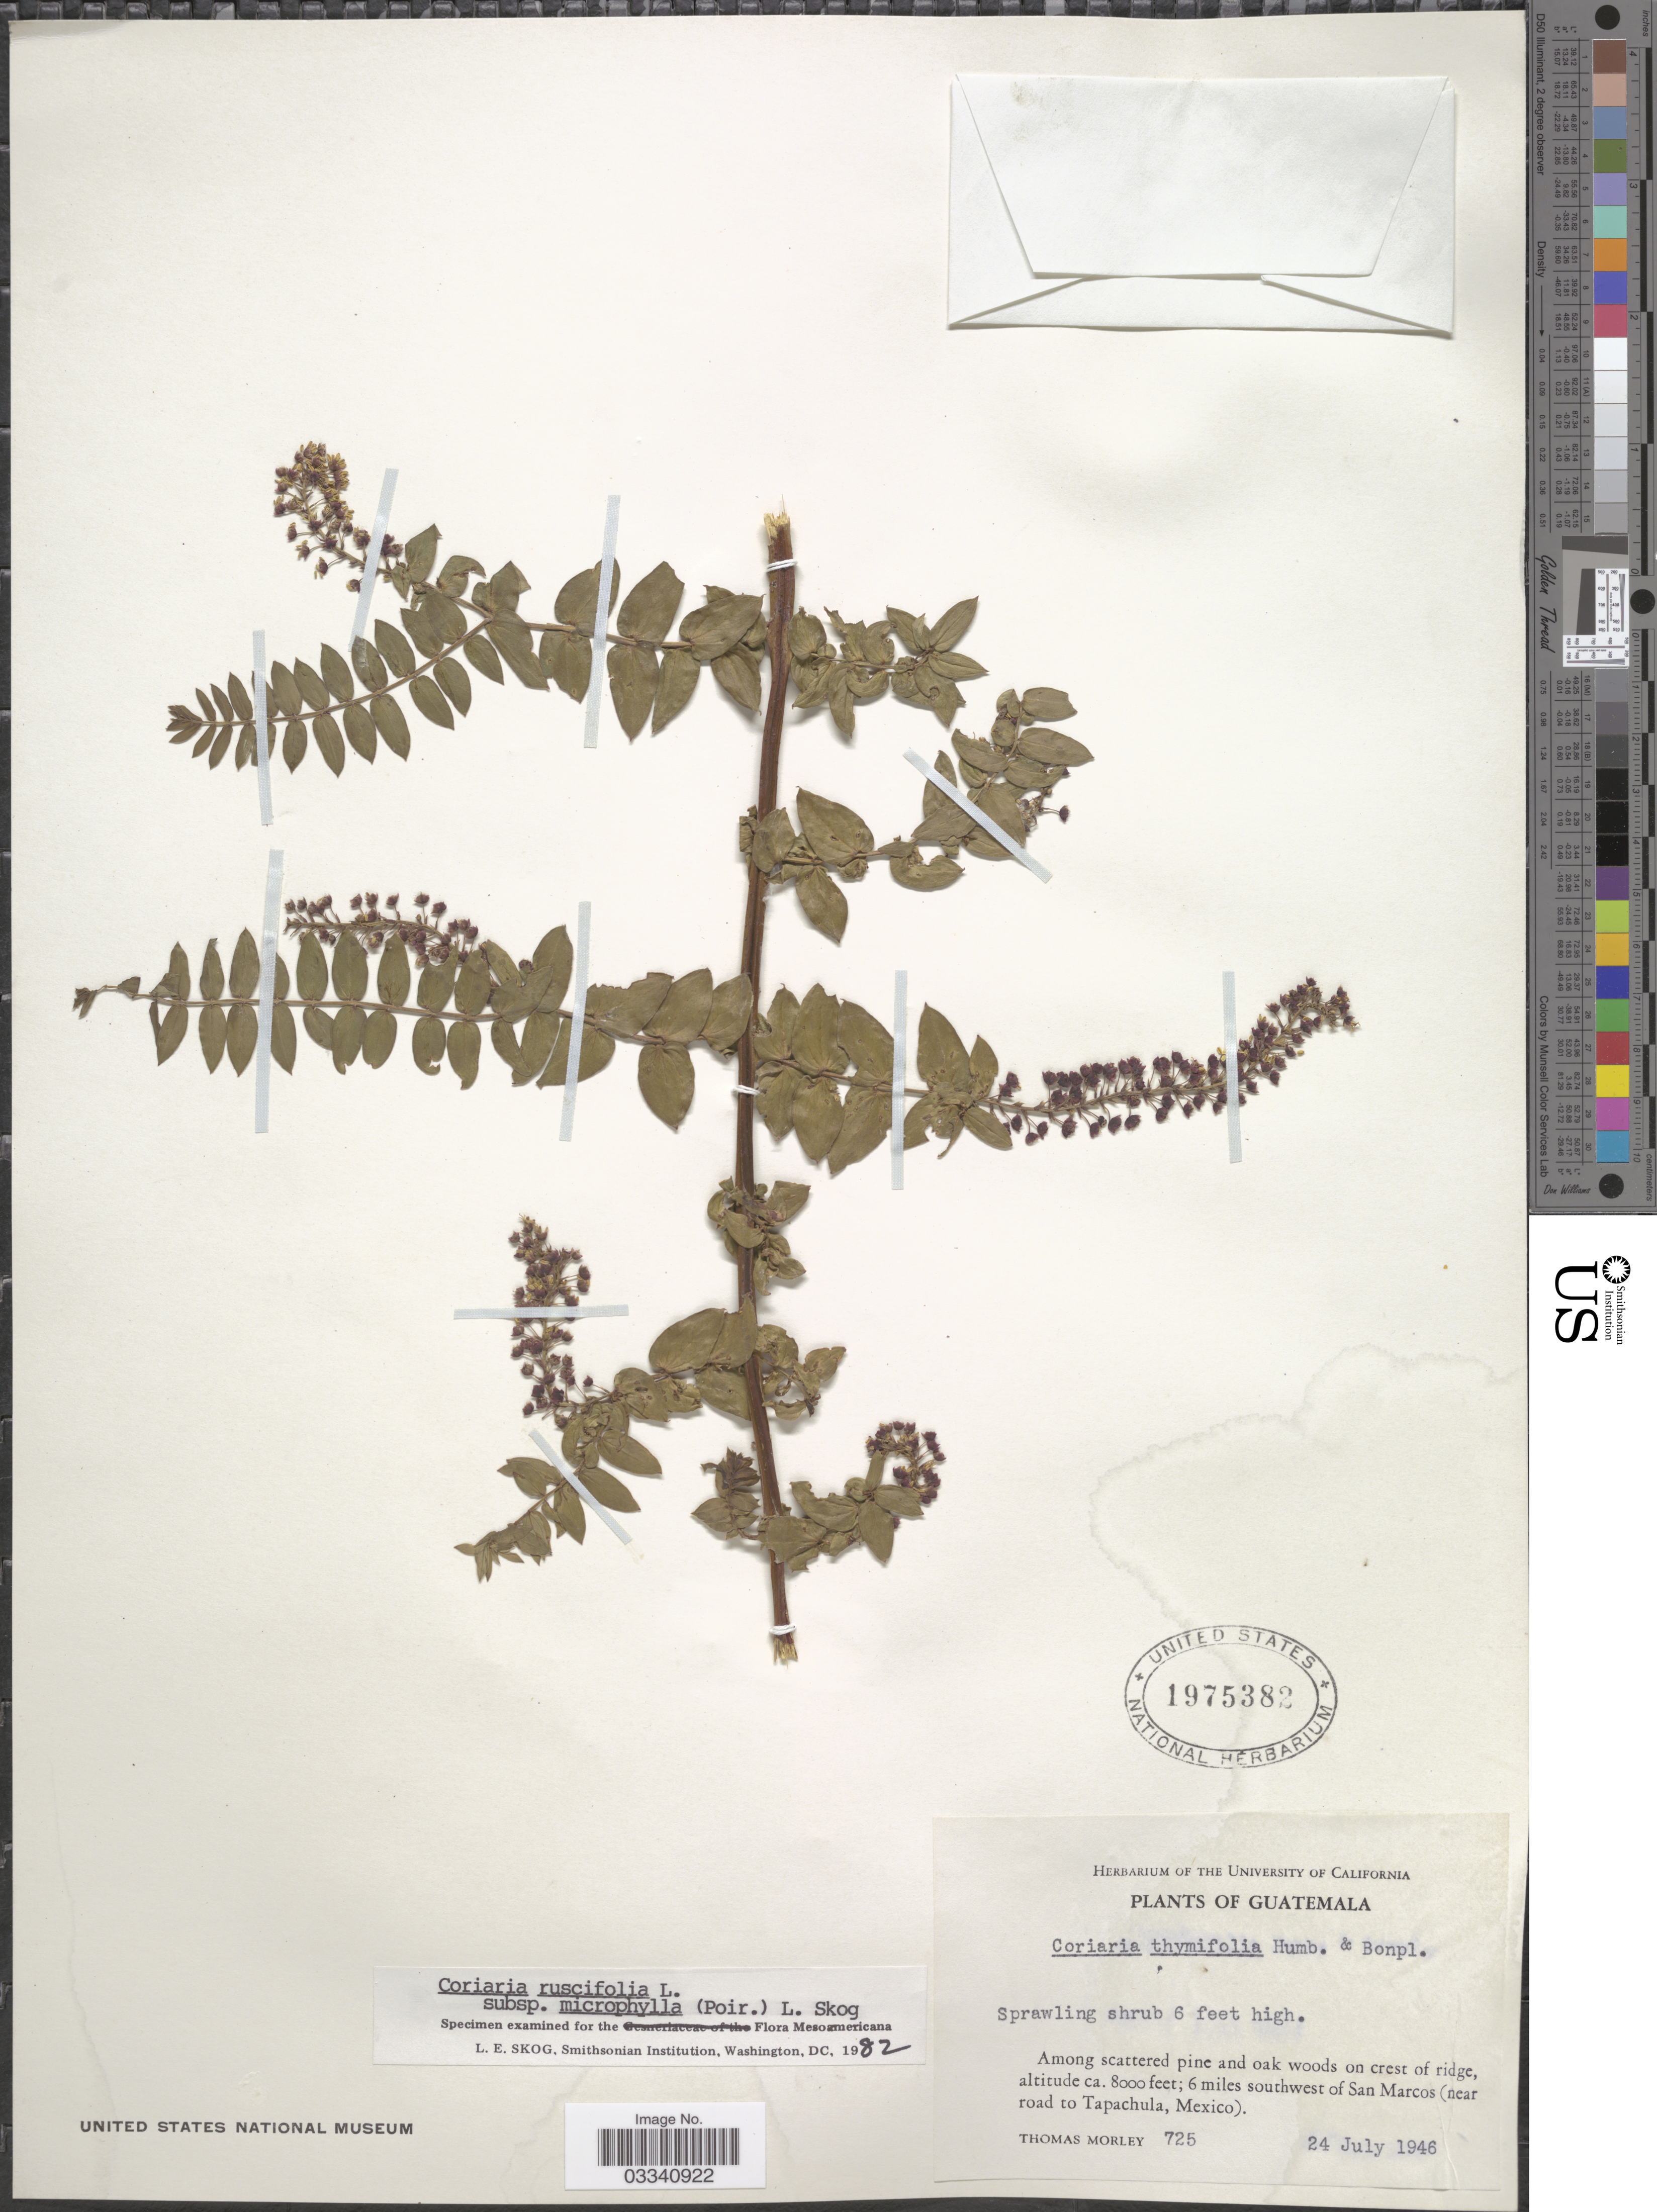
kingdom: Plantae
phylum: Tracheophyta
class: Magnoliopsida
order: Cucurbitales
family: Coriariaceae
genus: Coriaria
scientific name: Coriaria ruscifolia subsp. microphylla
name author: (Poir.) L.E. Skog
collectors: T. Morley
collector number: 725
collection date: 1946-07-24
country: Guatemala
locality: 6 miles southwest of San Marcos (near road to Tapachula, Mexico).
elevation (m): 2438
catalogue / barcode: US 1975382